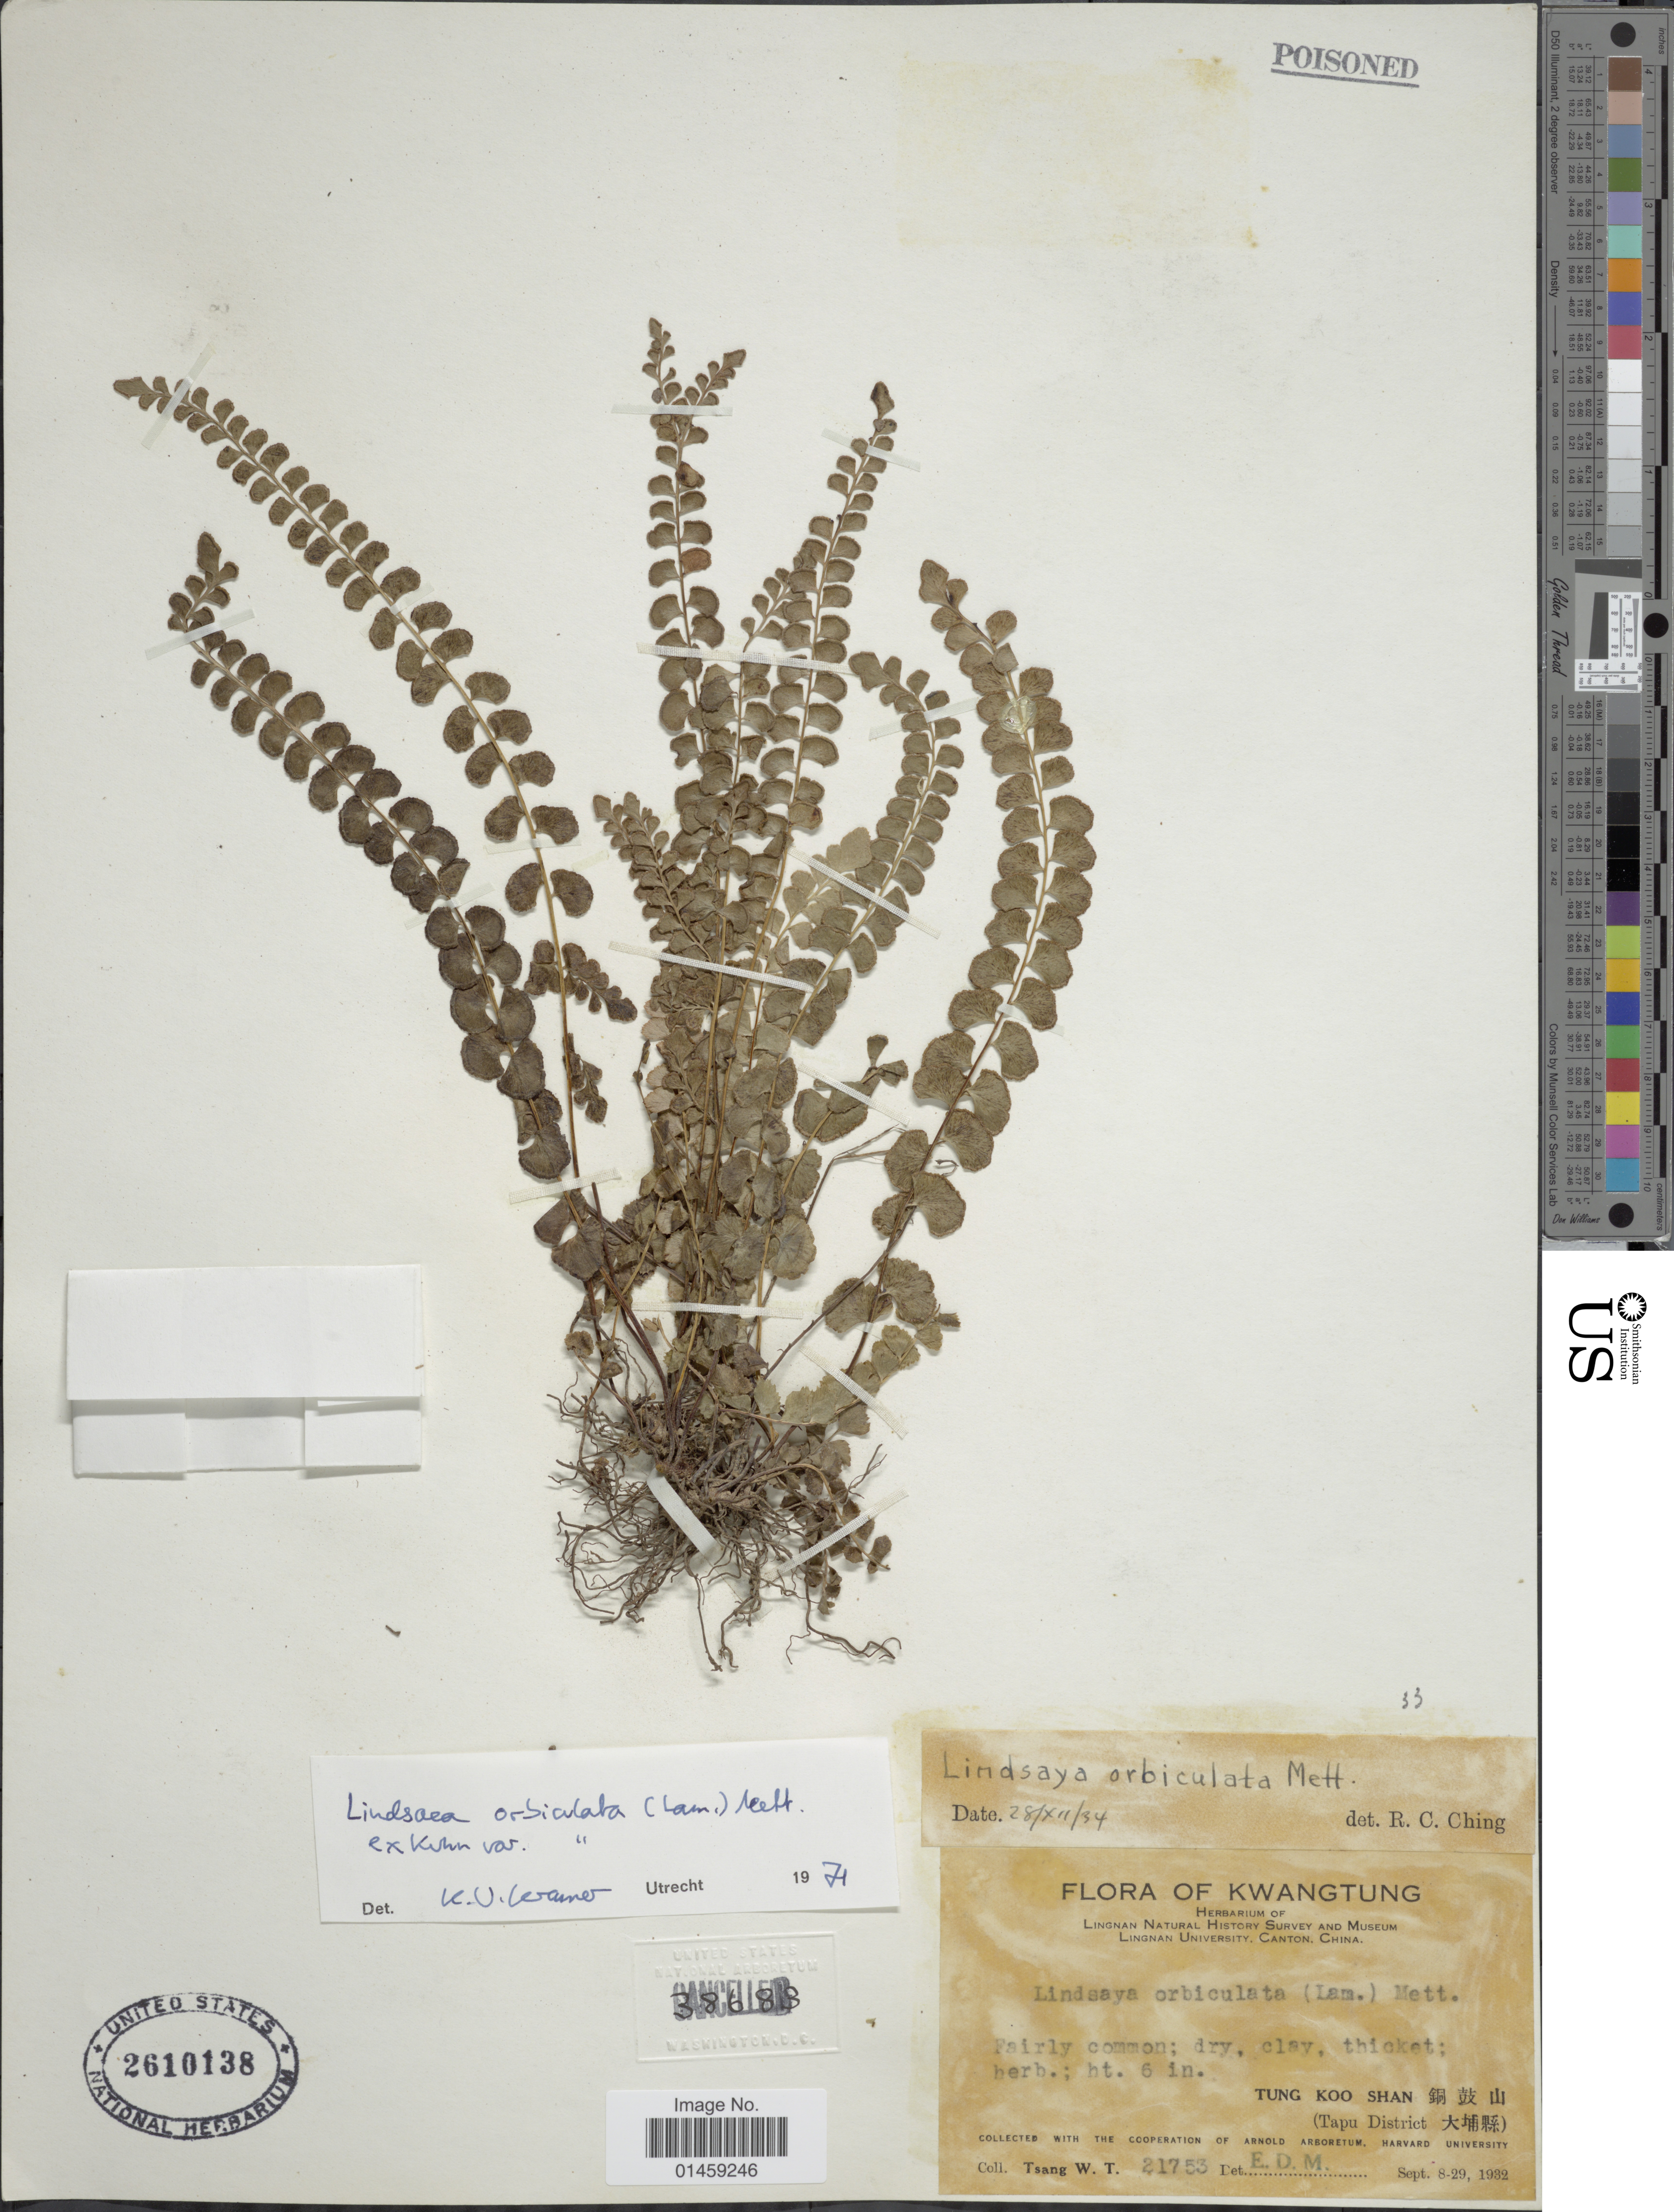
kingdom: Plantae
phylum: Tracheophyta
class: Polypodiopsida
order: Polypodiales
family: Lindsaeaceae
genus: Lindsaea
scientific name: Lindsaea orbiculata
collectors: W. T. Tsang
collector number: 21753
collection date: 1932-09-08/1932-09-29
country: China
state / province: Guangdong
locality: Kwangtung. Tung Koo Shan. (Tapu District).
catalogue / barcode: US 2610138